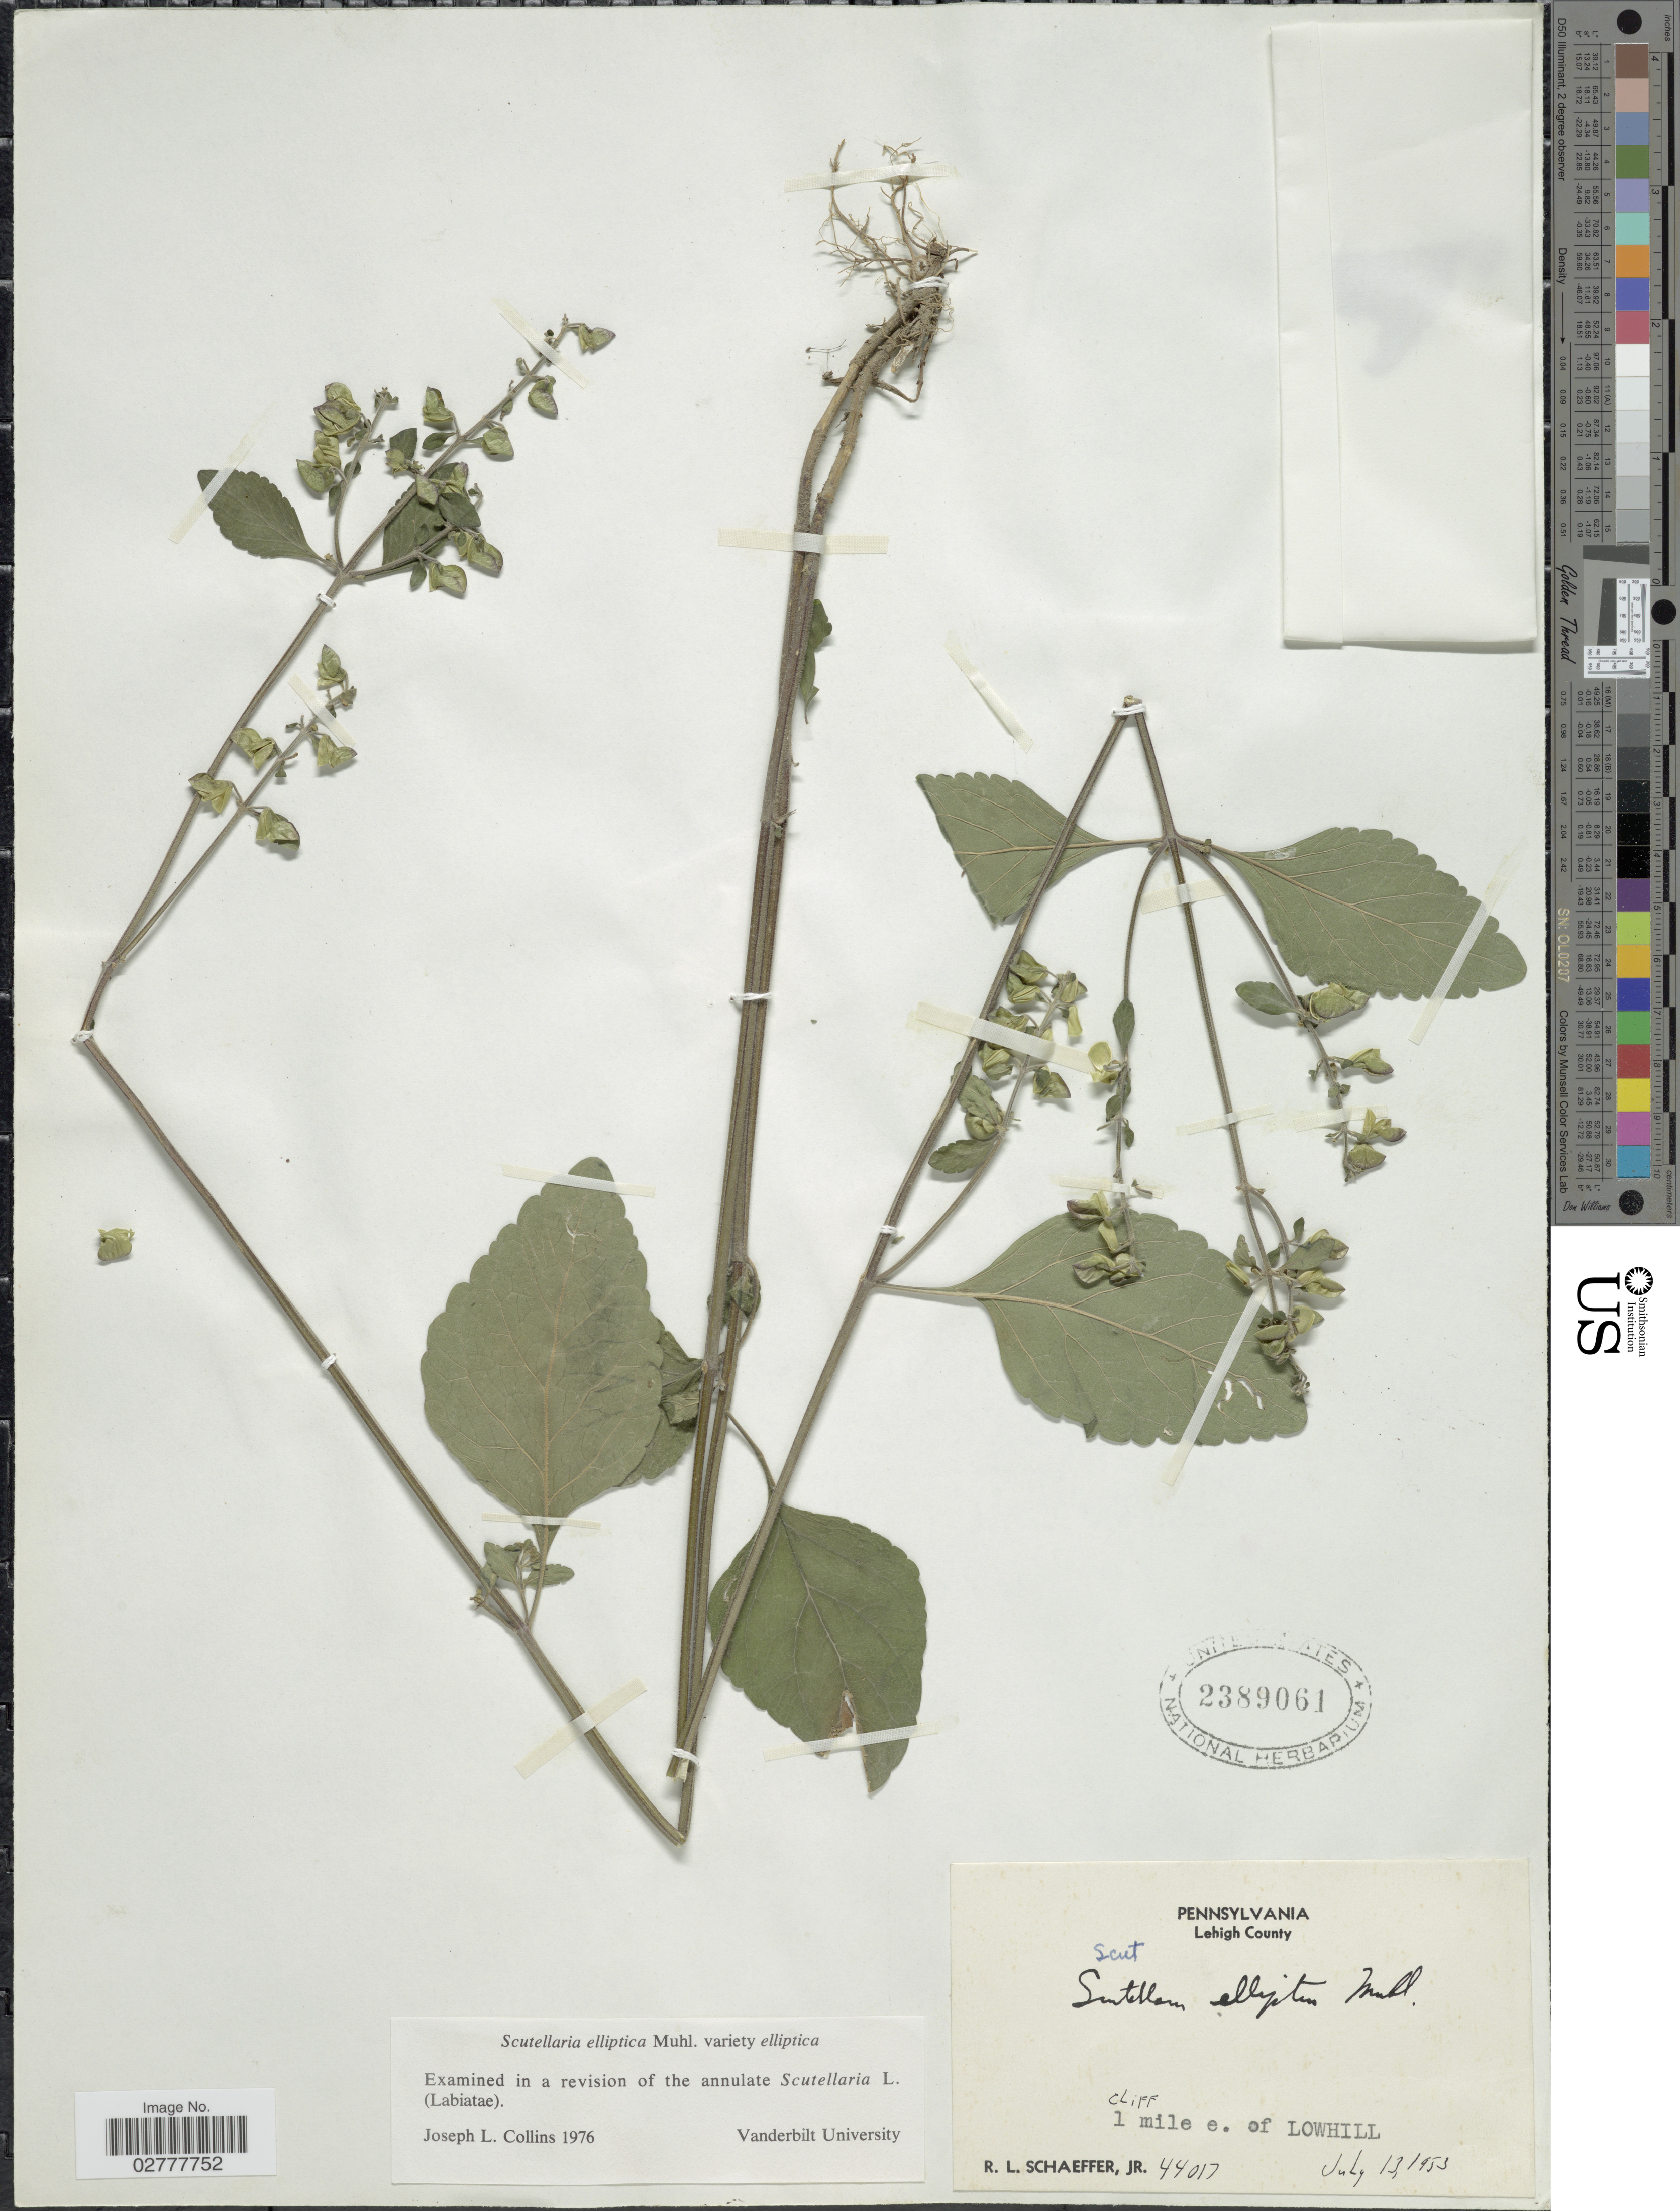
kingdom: Plantae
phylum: Tracheophyta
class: Magnoliopsida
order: Lamiales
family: Lamiaceae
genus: Scutellaria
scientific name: Scutellaria elliptica var. elliptica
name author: Muhl.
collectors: R. L. Schaeffer Jr.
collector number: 44017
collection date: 1953-07-13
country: United States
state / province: Pennsylvania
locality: Lehigh County, 1 mile e. of Lowhill.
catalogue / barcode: US 2389061